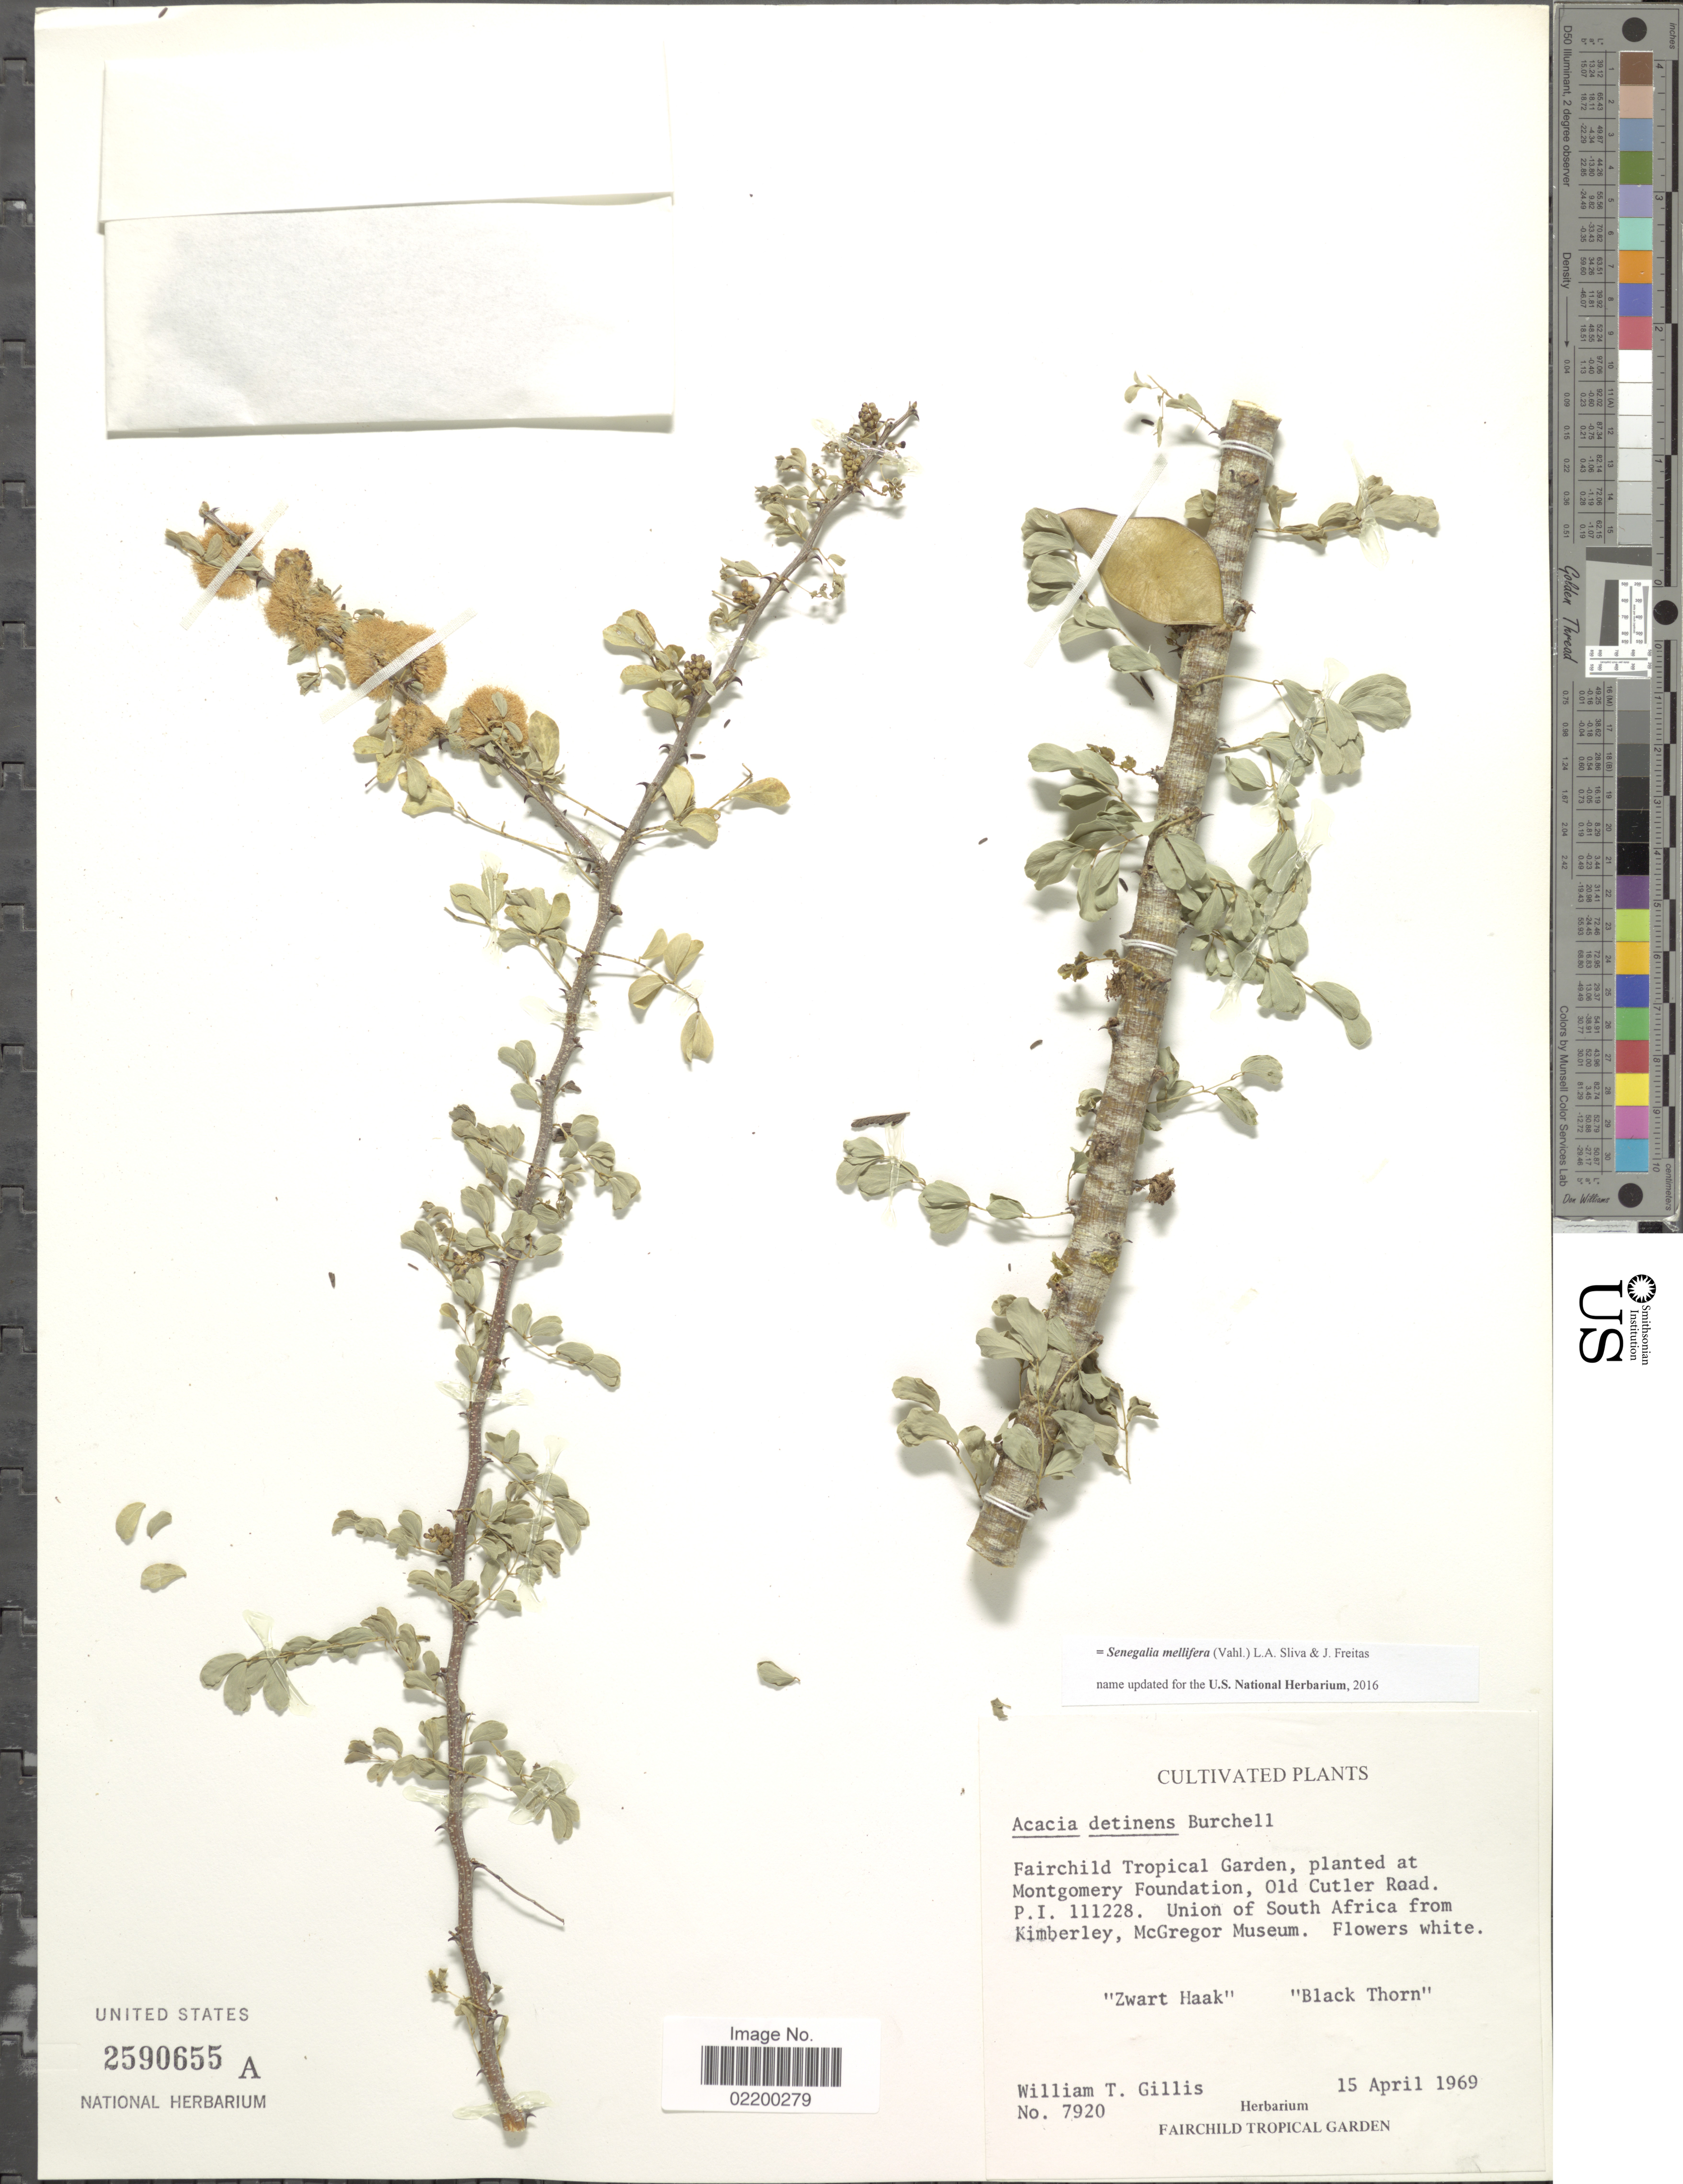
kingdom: Plantae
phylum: Tracheophyta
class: Magnoliopsida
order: Fabales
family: Fabaceae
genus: Senegalia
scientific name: Senegalia mellifera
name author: (Vahl) Seigler & Ebinger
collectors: W. T. Gillis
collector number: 7920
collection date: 1969-04-15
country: United States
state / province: Florida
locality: [cultivated at] Fairchild Tropical garden, plated at Montgomery Foundation, Old Cutler Road. P.I. 111228. Union of South Africa from Kimberley, McGregor Museum, 'Zwart Haak' 'Black Thorn'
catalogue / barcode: US 2590655A